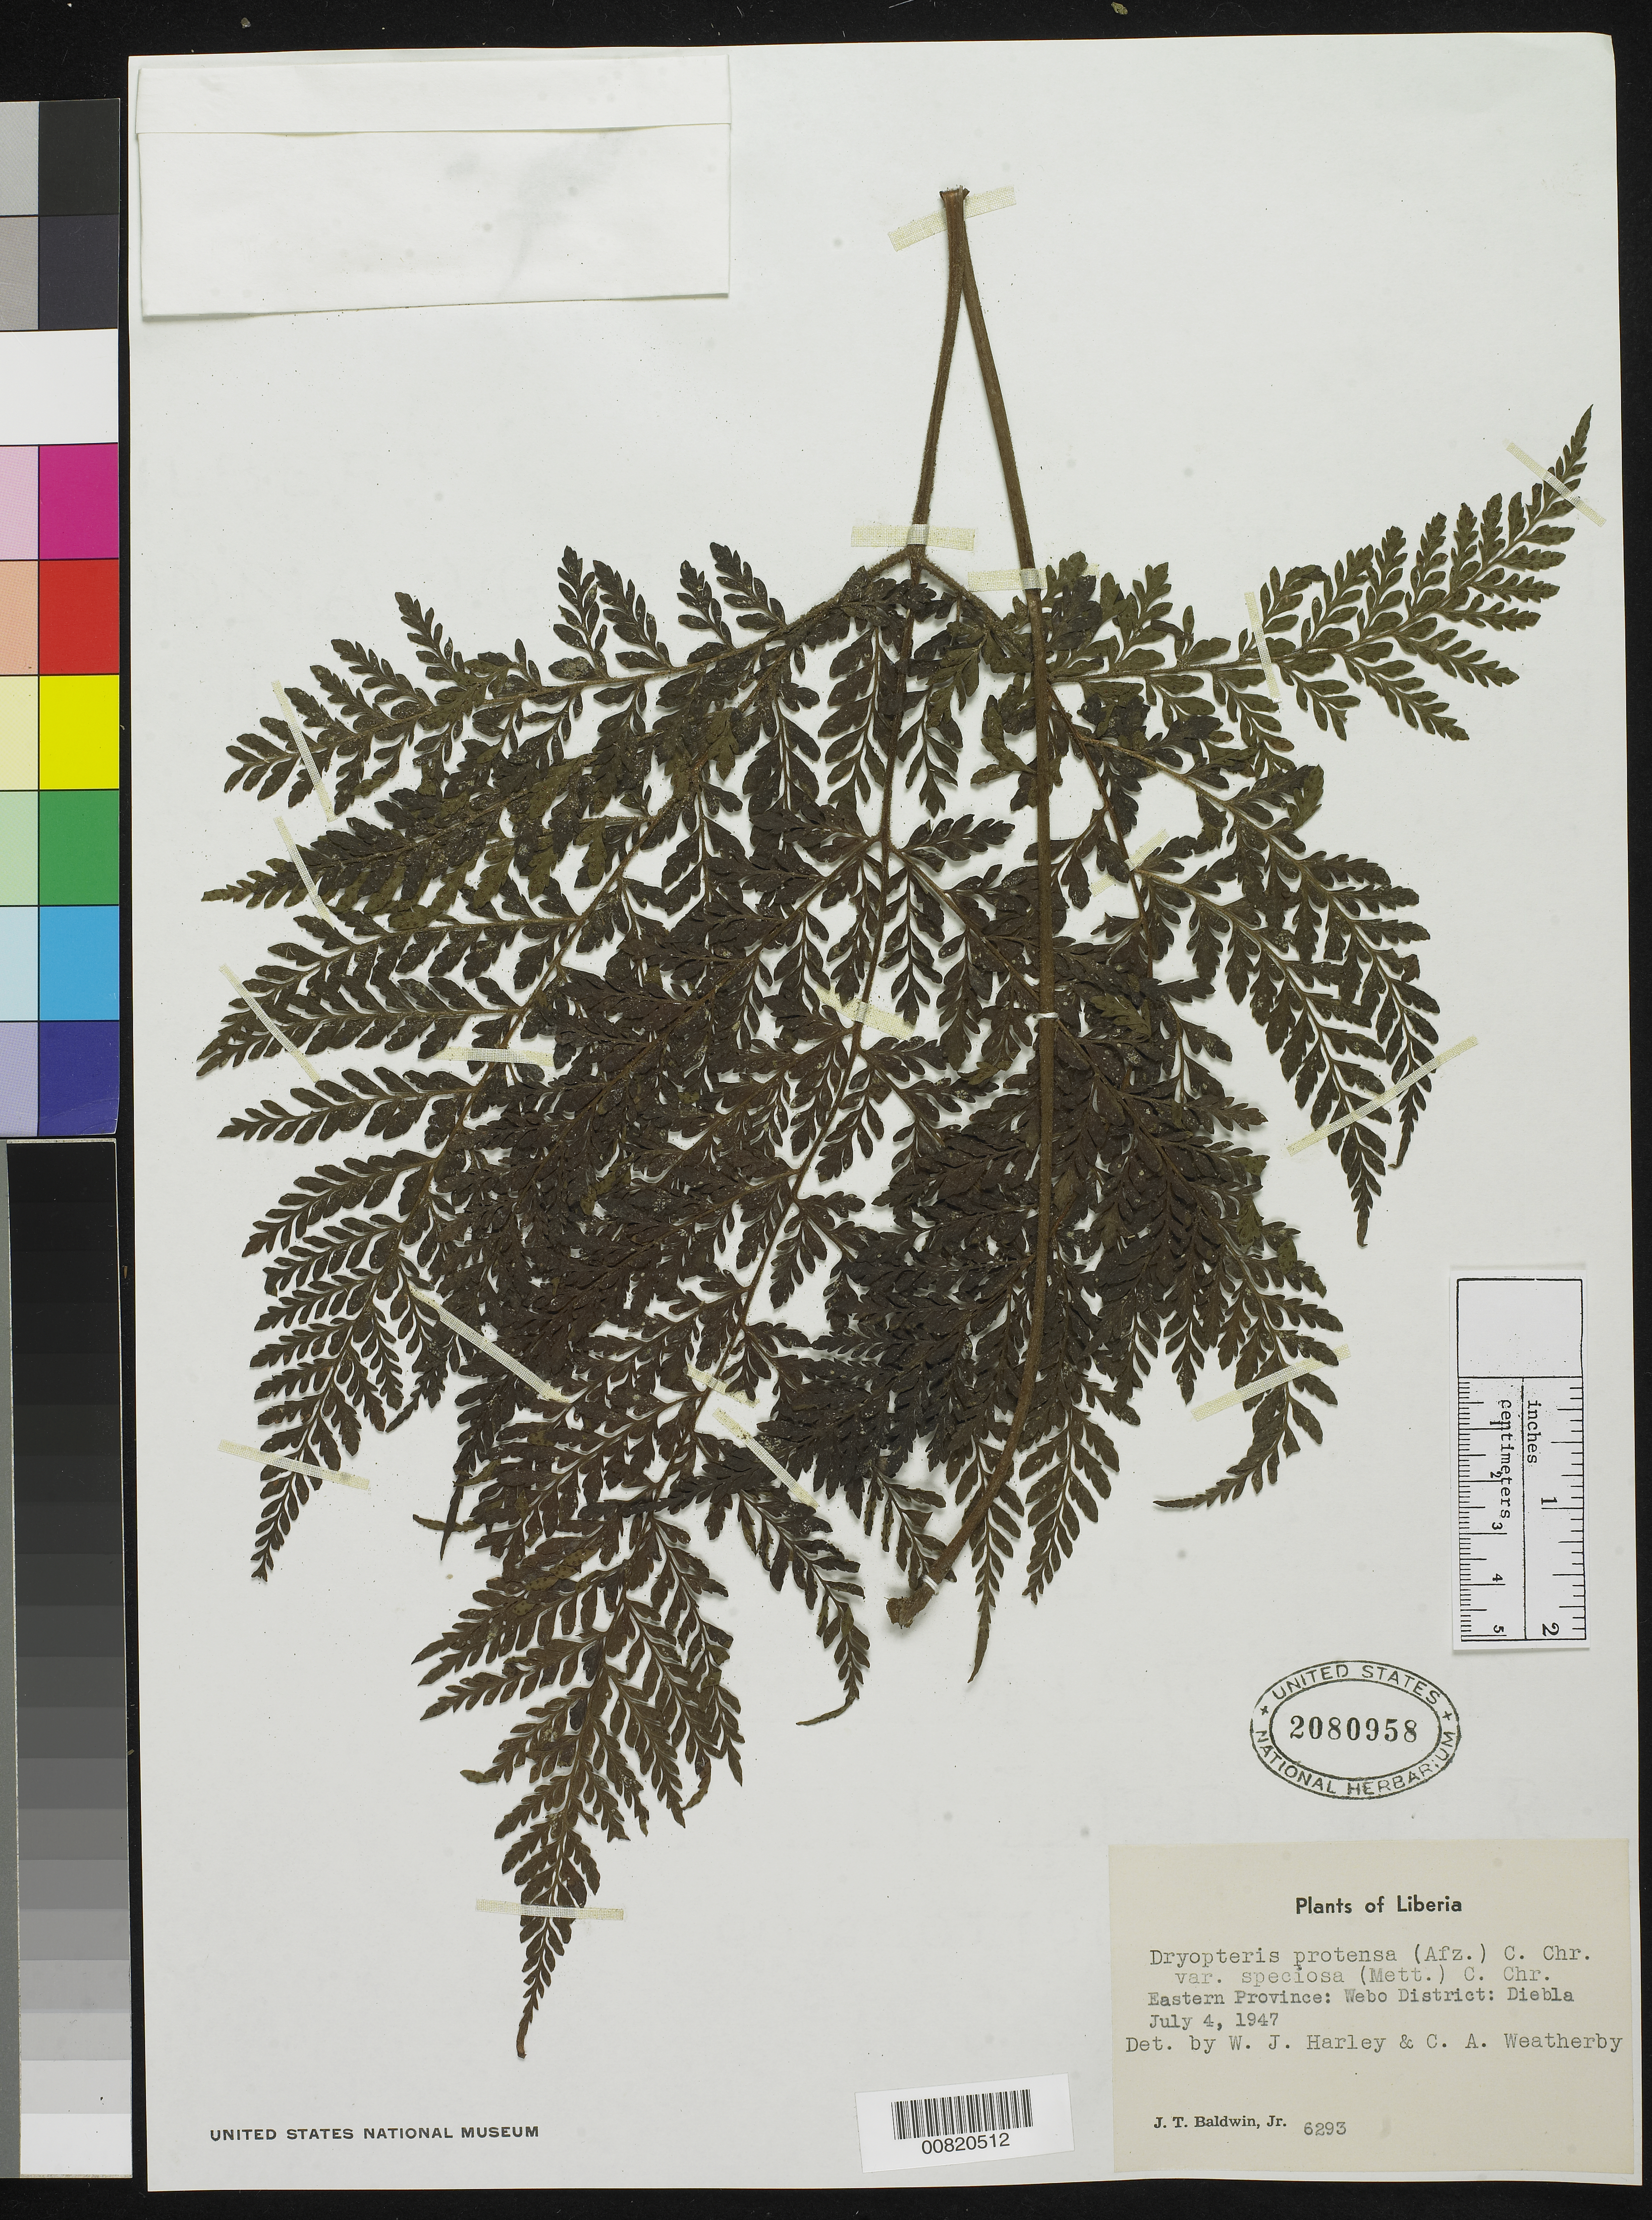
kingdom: Plantae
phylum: Tracheophyta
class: Polypodiopsida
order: Polypodiales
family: Tectariaceae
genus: Triplophyllum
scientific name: Triplophyllum pilosissimum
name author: (J. Sm. ex T. Moore)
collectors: J. T. Baldwin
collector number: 6293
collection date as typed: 4 Jul 1947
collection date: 1947-07-04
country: Liberia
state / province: River Gee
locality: Eastern Province: Webo District, Diebla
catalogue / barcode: US 2080958